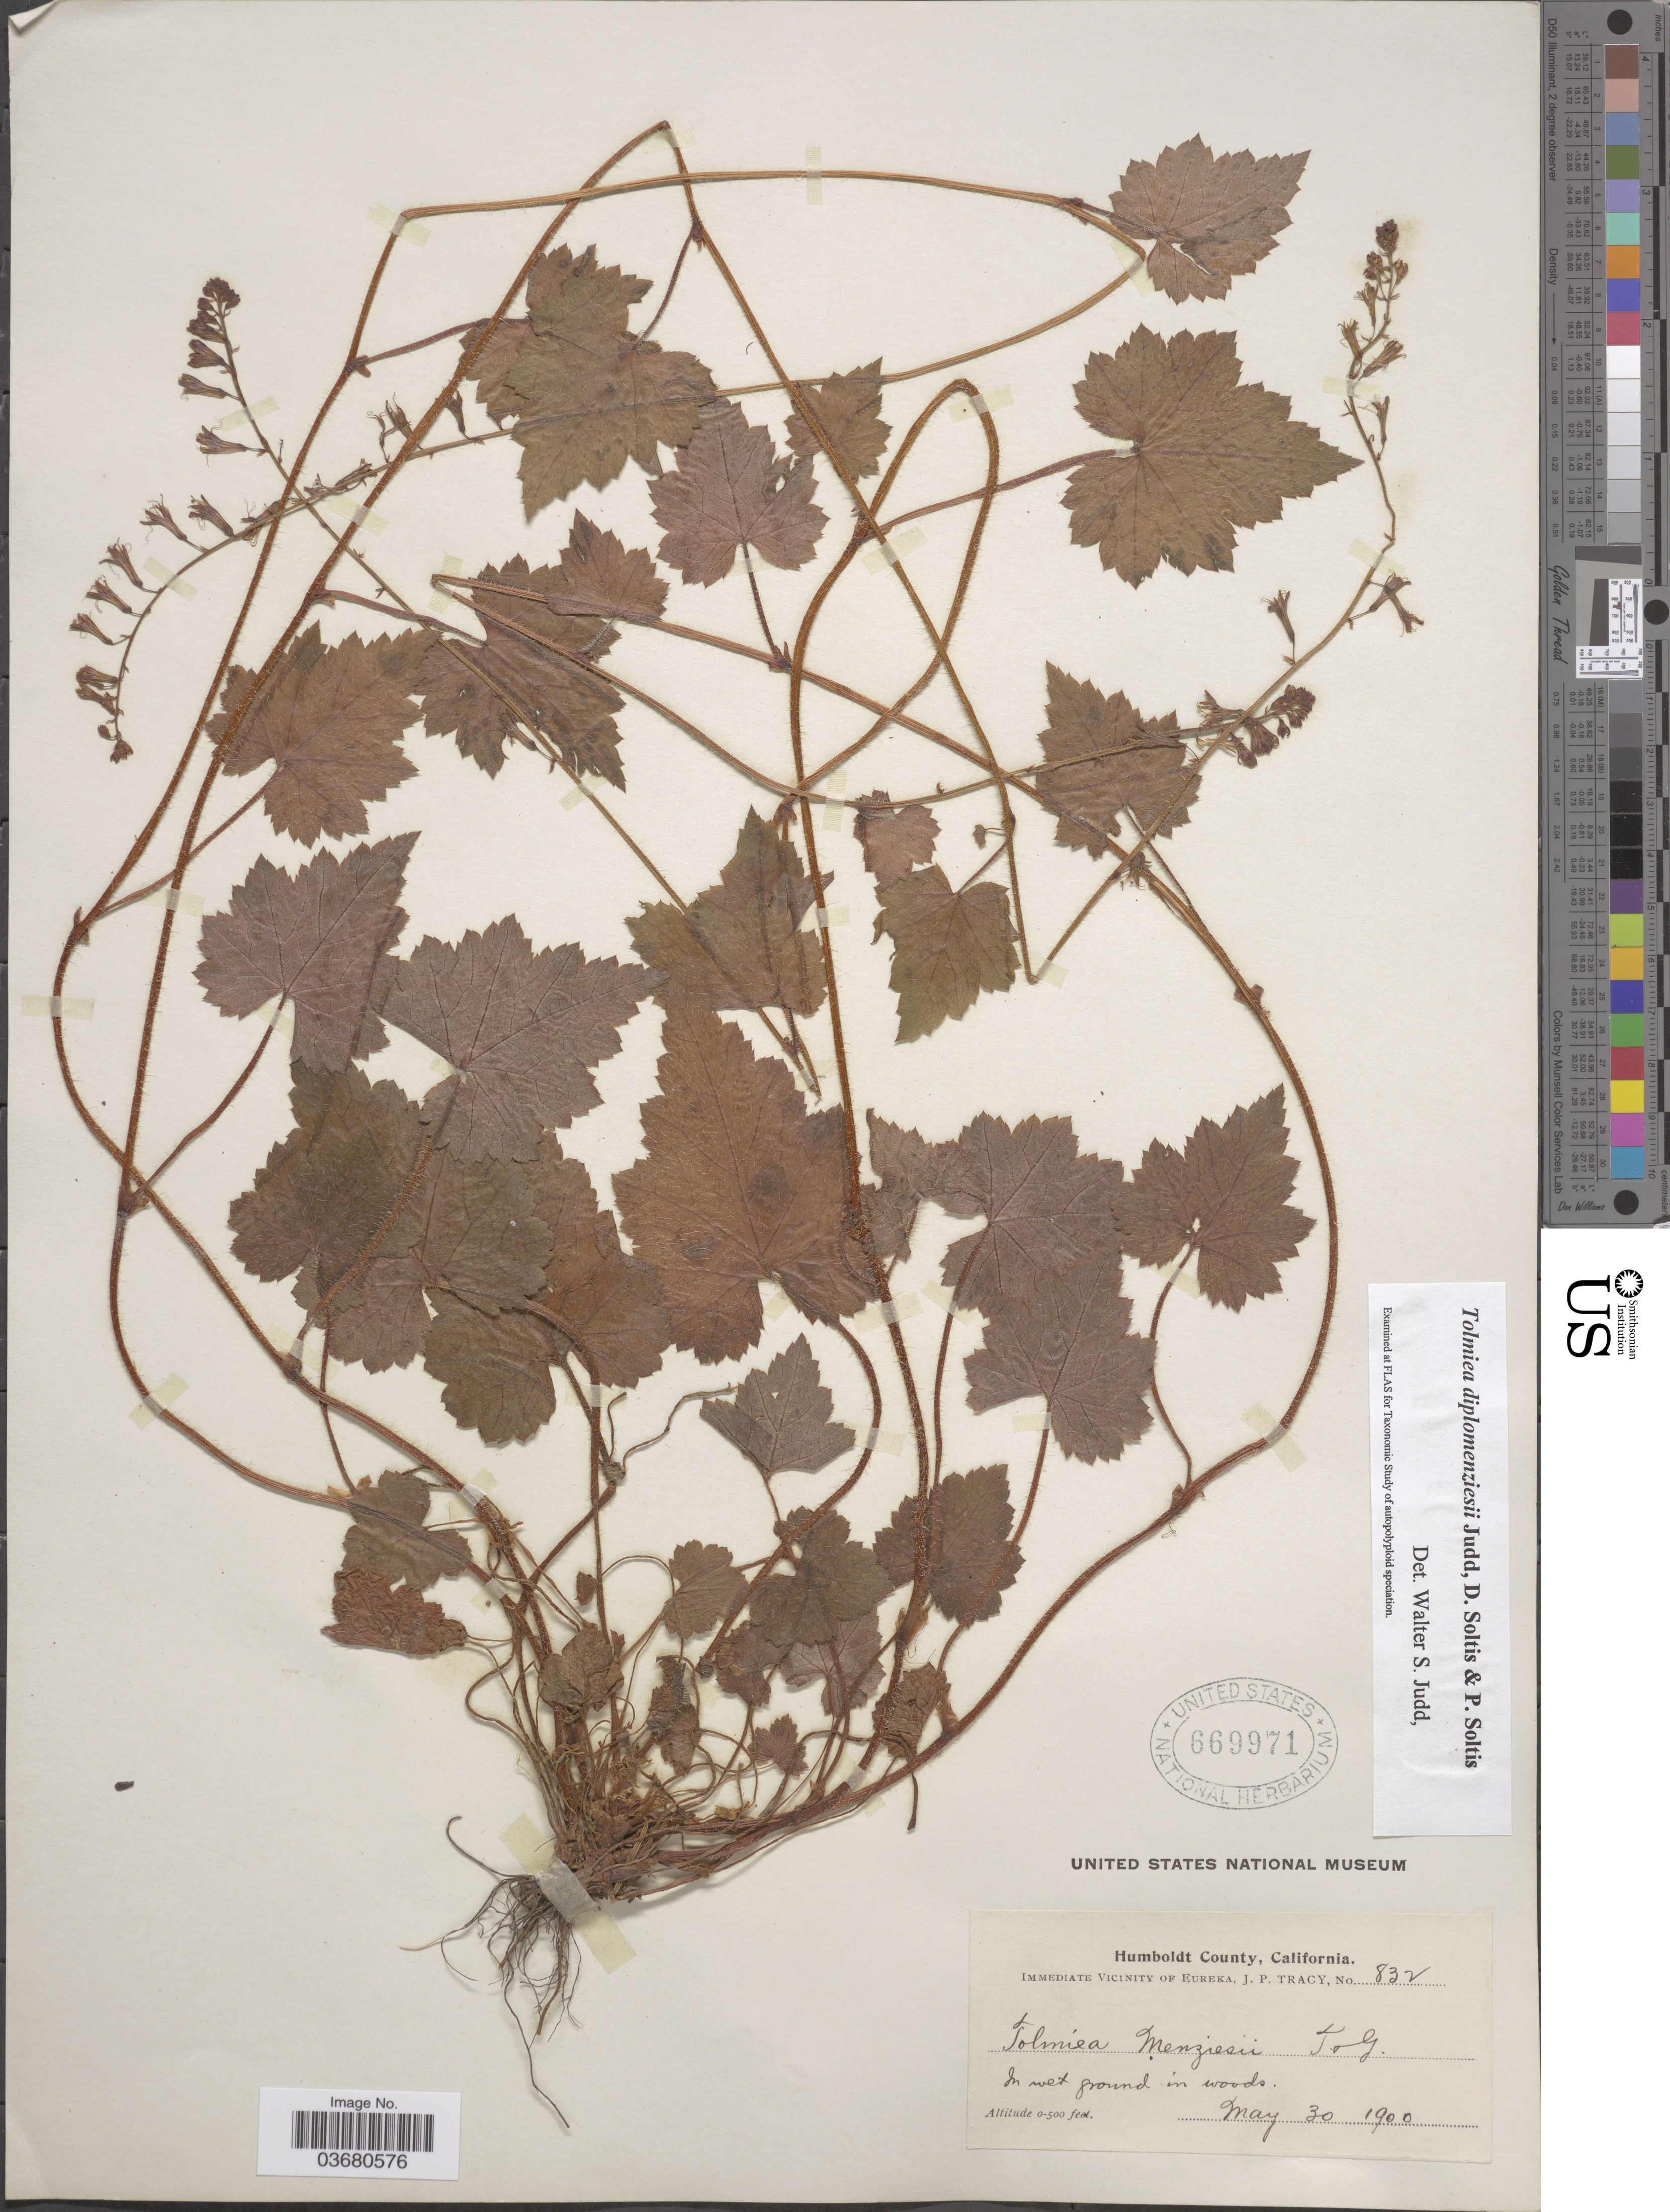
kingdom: Plantae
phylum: Tracheophyta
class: Magnoliopsida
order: Saxifragales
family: Saxifragaceae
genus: Tolmiea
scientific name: Tolmiea diplomenziesii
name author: Judd et al.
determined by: Judd, Walter S.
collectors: J. Tracy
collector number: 832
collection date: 1900-05-30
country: United States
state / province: California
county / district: Humboldt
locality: Humboldt County. Immediate Vicinity of Eureka.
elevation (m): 0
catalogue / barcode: US 669971